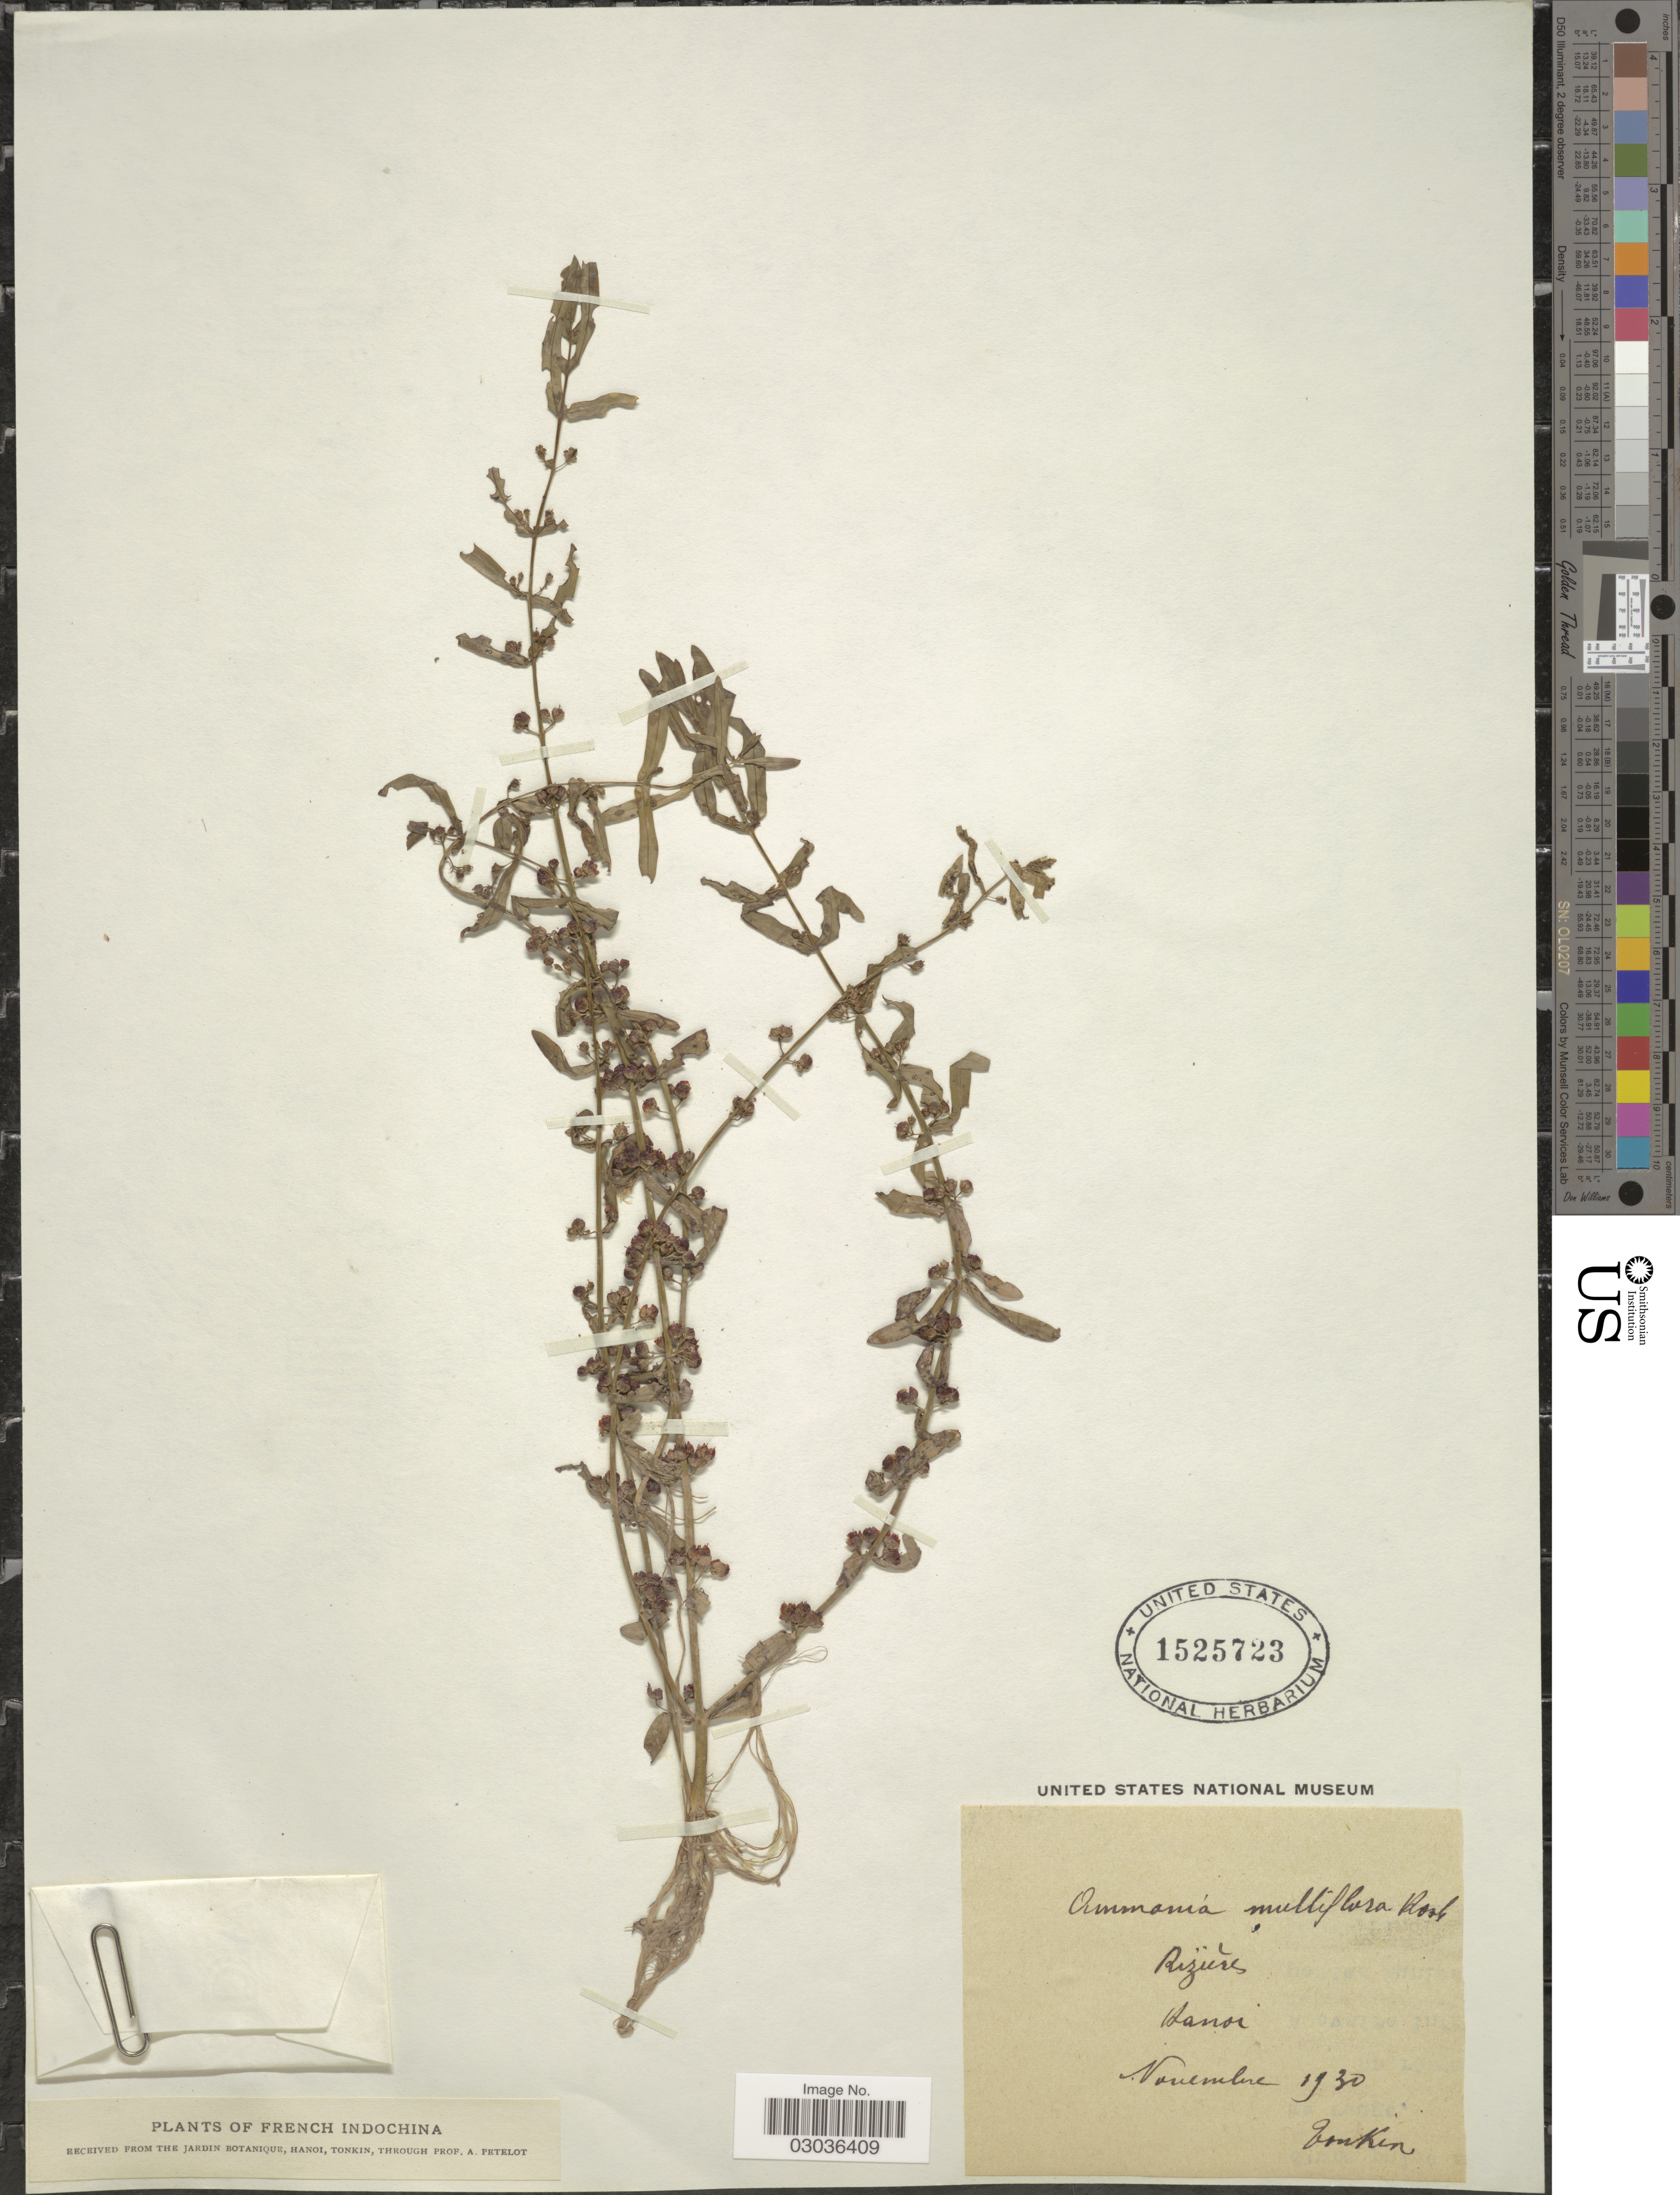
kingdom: Plantae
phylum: Tracheophyta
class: Magnoliopsida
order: Myrtales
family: Lythraceae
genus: Ammannia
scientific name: Ammannia multiflora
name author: Roxb.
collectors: A. Petelot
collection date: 1930-11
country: Vietnam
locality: Tonkin. Hanoi. French Indochina.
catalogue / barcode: US 1525723